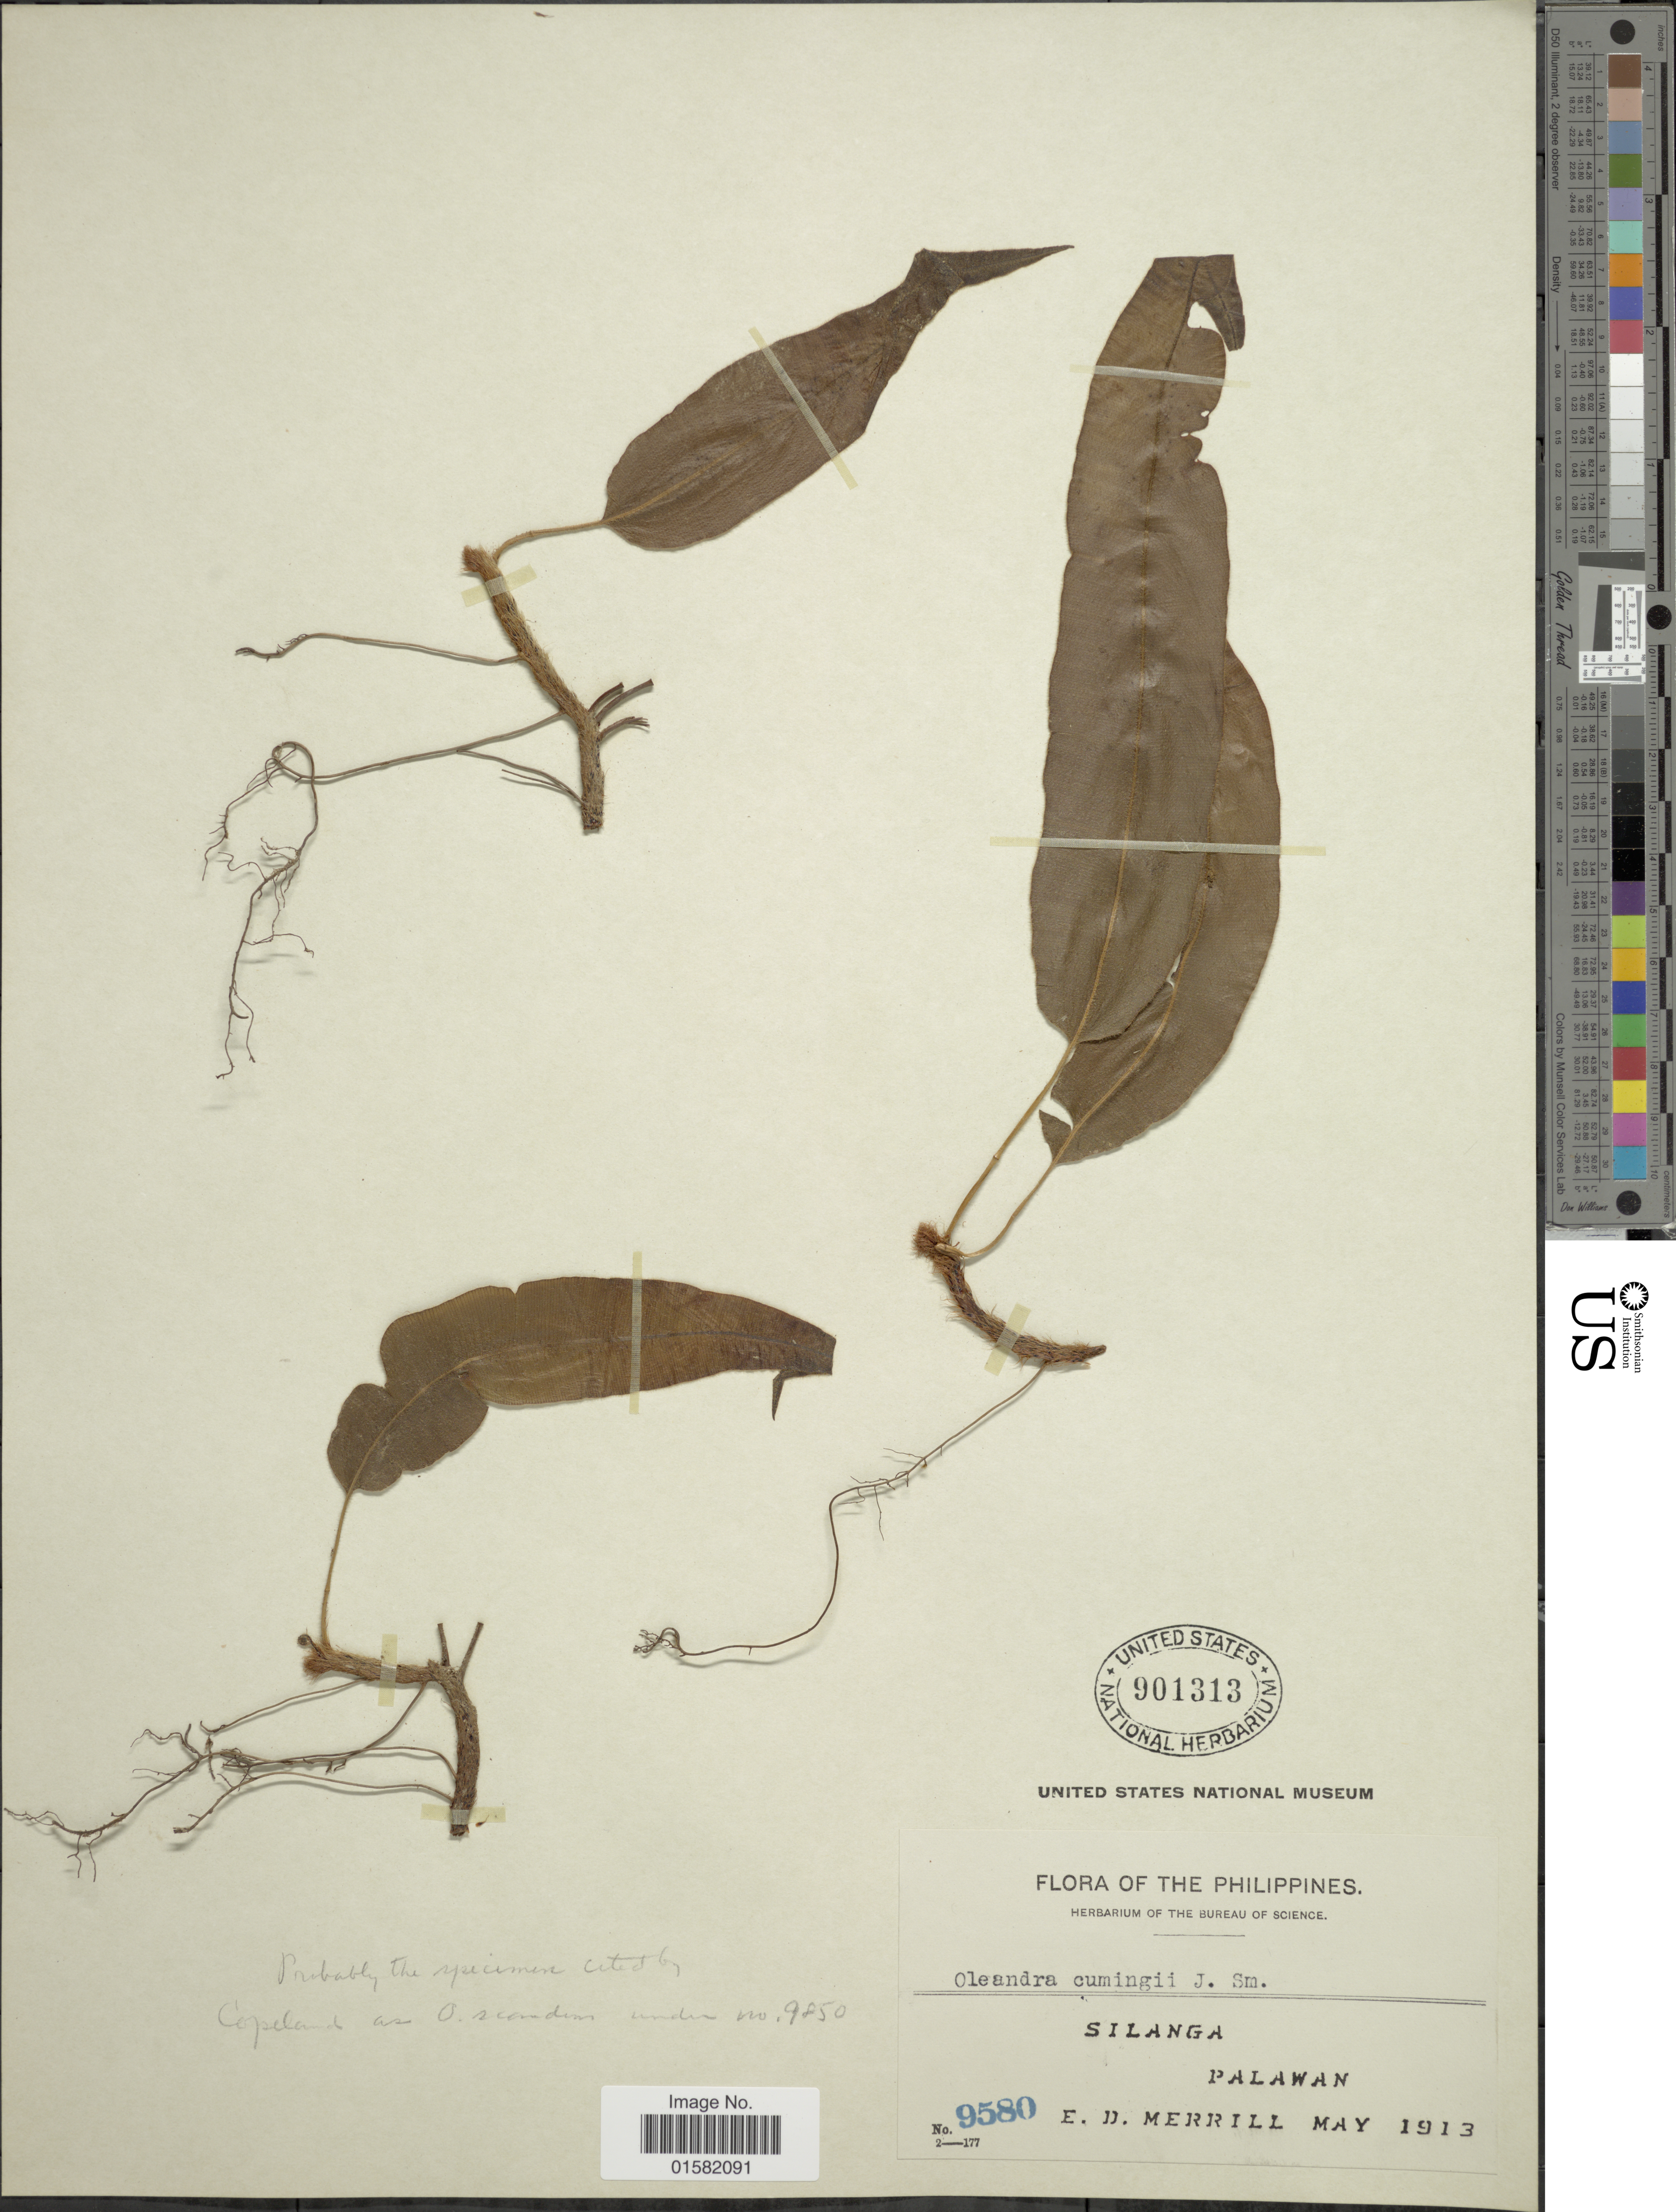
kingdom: Plantae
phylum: Tracheophyta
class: Polypodiopsida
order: Polypodiales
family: Oleandraceae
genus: Oleandra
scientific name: Oleandra scandens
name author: Copel.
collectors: E. D. Merrill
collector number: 9580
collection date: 1913-05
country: Philippines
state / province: Mimaropa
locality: The Philippines, Silanga, Palawan.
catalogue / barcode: US 901313